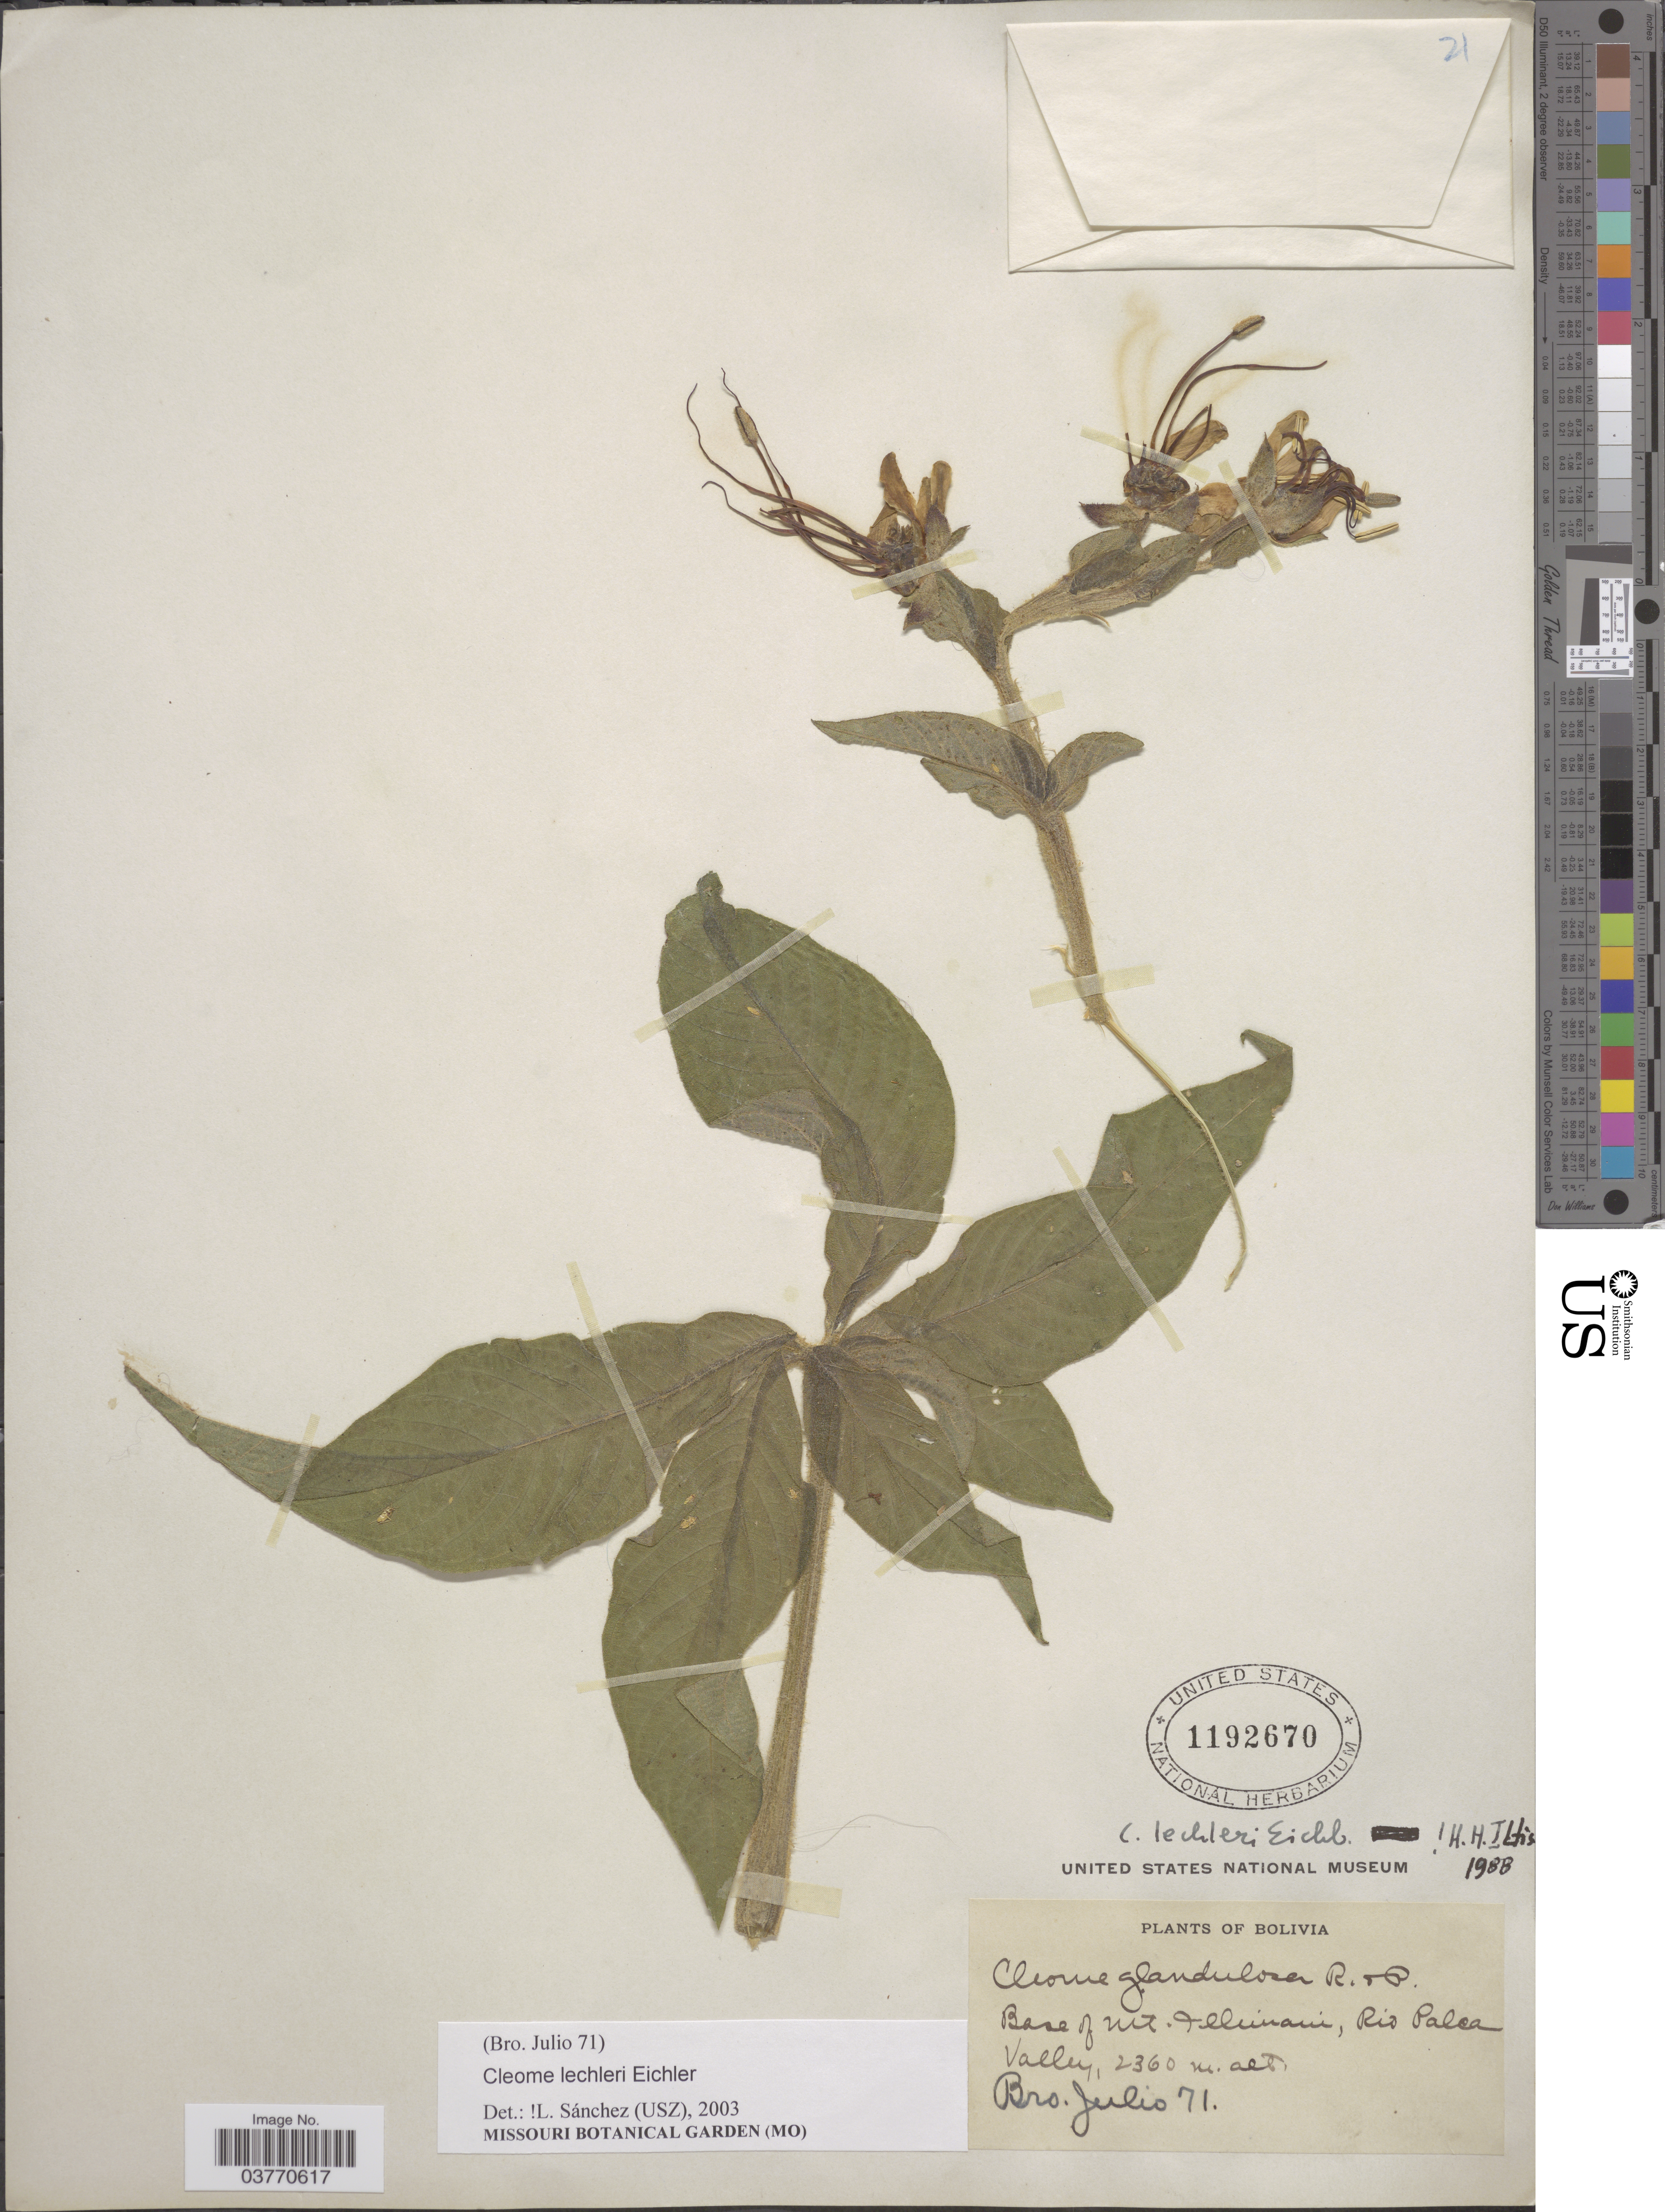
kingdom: Plantae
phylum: Tracheophyta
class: Magnoliopsida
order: Brassicales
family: Cleomaceae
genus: Andinocleome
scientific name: Andinocleome lechleri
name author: (Eichler) Iltis & Cochrane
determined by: Strong, M. T., (US), Smithsonian Institution - National Museum of Natural History (UNITED STATES)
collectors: Bro. Julio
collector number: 71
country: Bolivia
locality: Base of Mt. Illimani, Rio Palca Valley.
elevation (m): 2360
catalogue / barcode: US 1192670